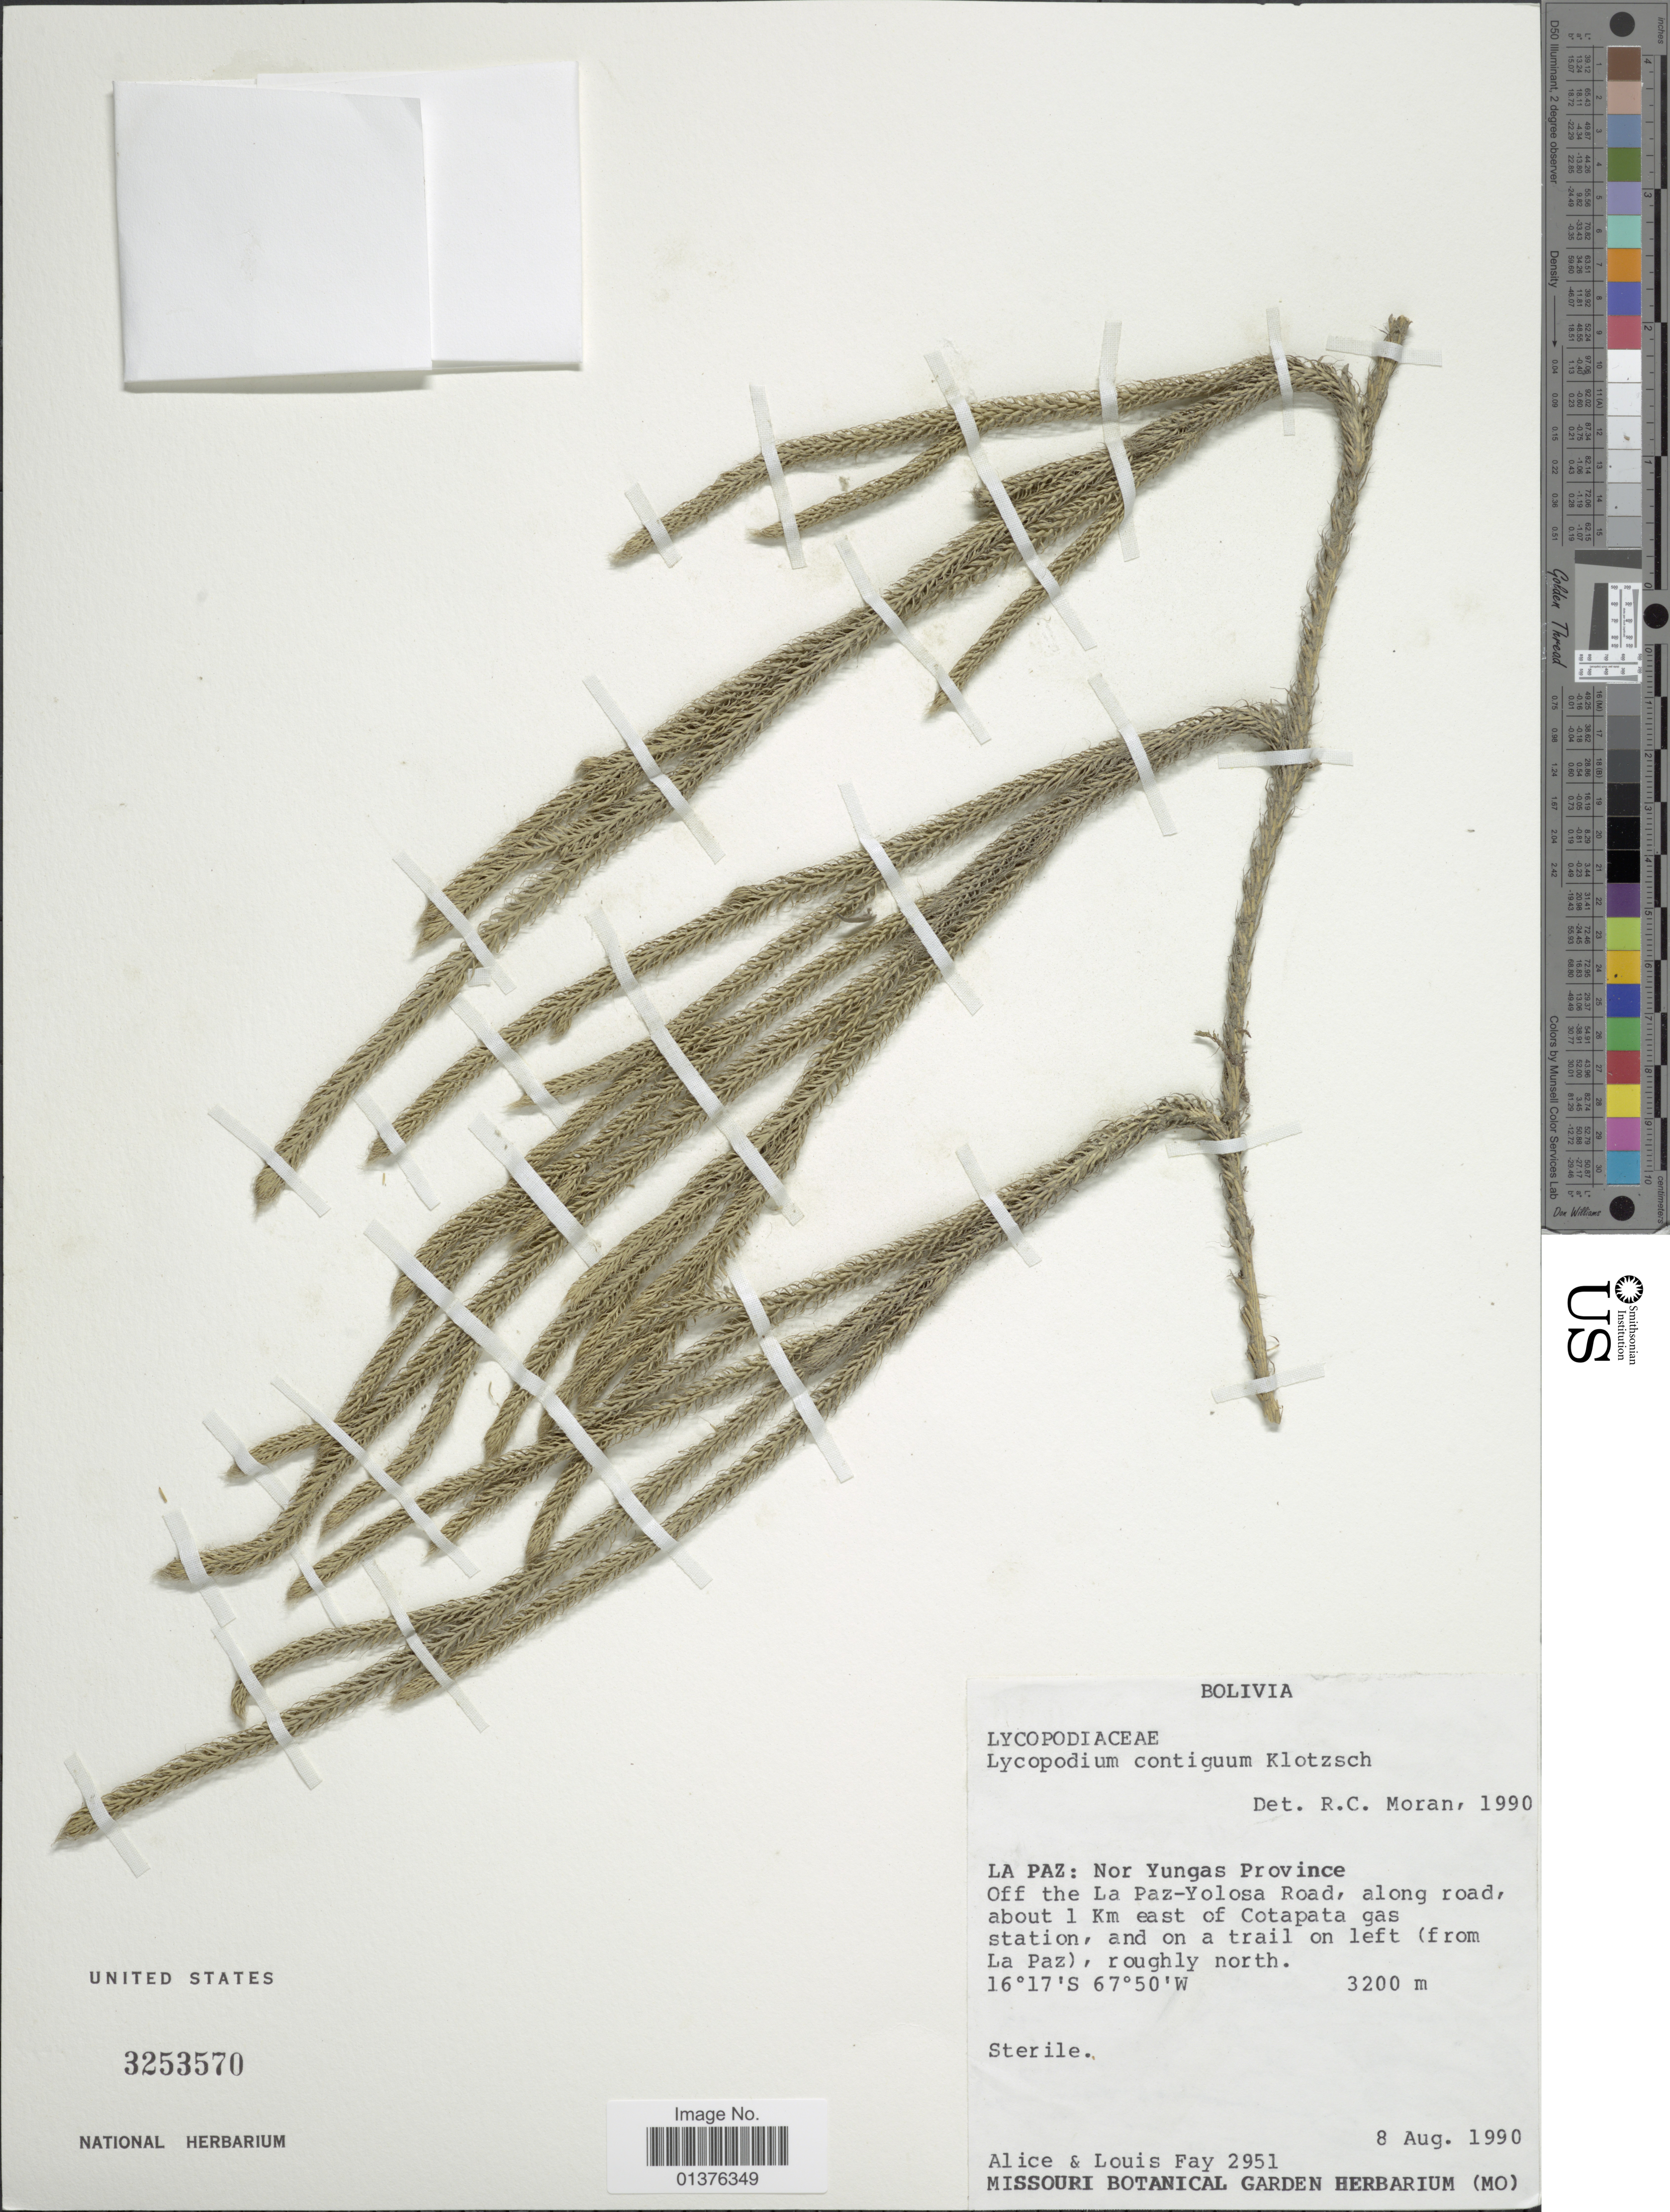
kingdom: Plantae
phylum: Tracheophyta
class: Lycopodiopsida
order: Lycopodiales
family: Lycopodiaceae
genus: Lycopodium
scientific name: Lycopodium clavatum subsp. contiguum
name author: (Klotzsch) B. Øllg.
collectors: A. Fay & L. Fay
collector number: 2951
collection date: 1990-08-08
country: Bolivia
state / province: La Paz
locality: Nor Yungas Province, off the La Paz-Yolosa road, along road, about 1km east of Cotapata gas station, and on a trail on left(from La Paz)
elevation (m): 3200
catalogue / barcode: US 3253570